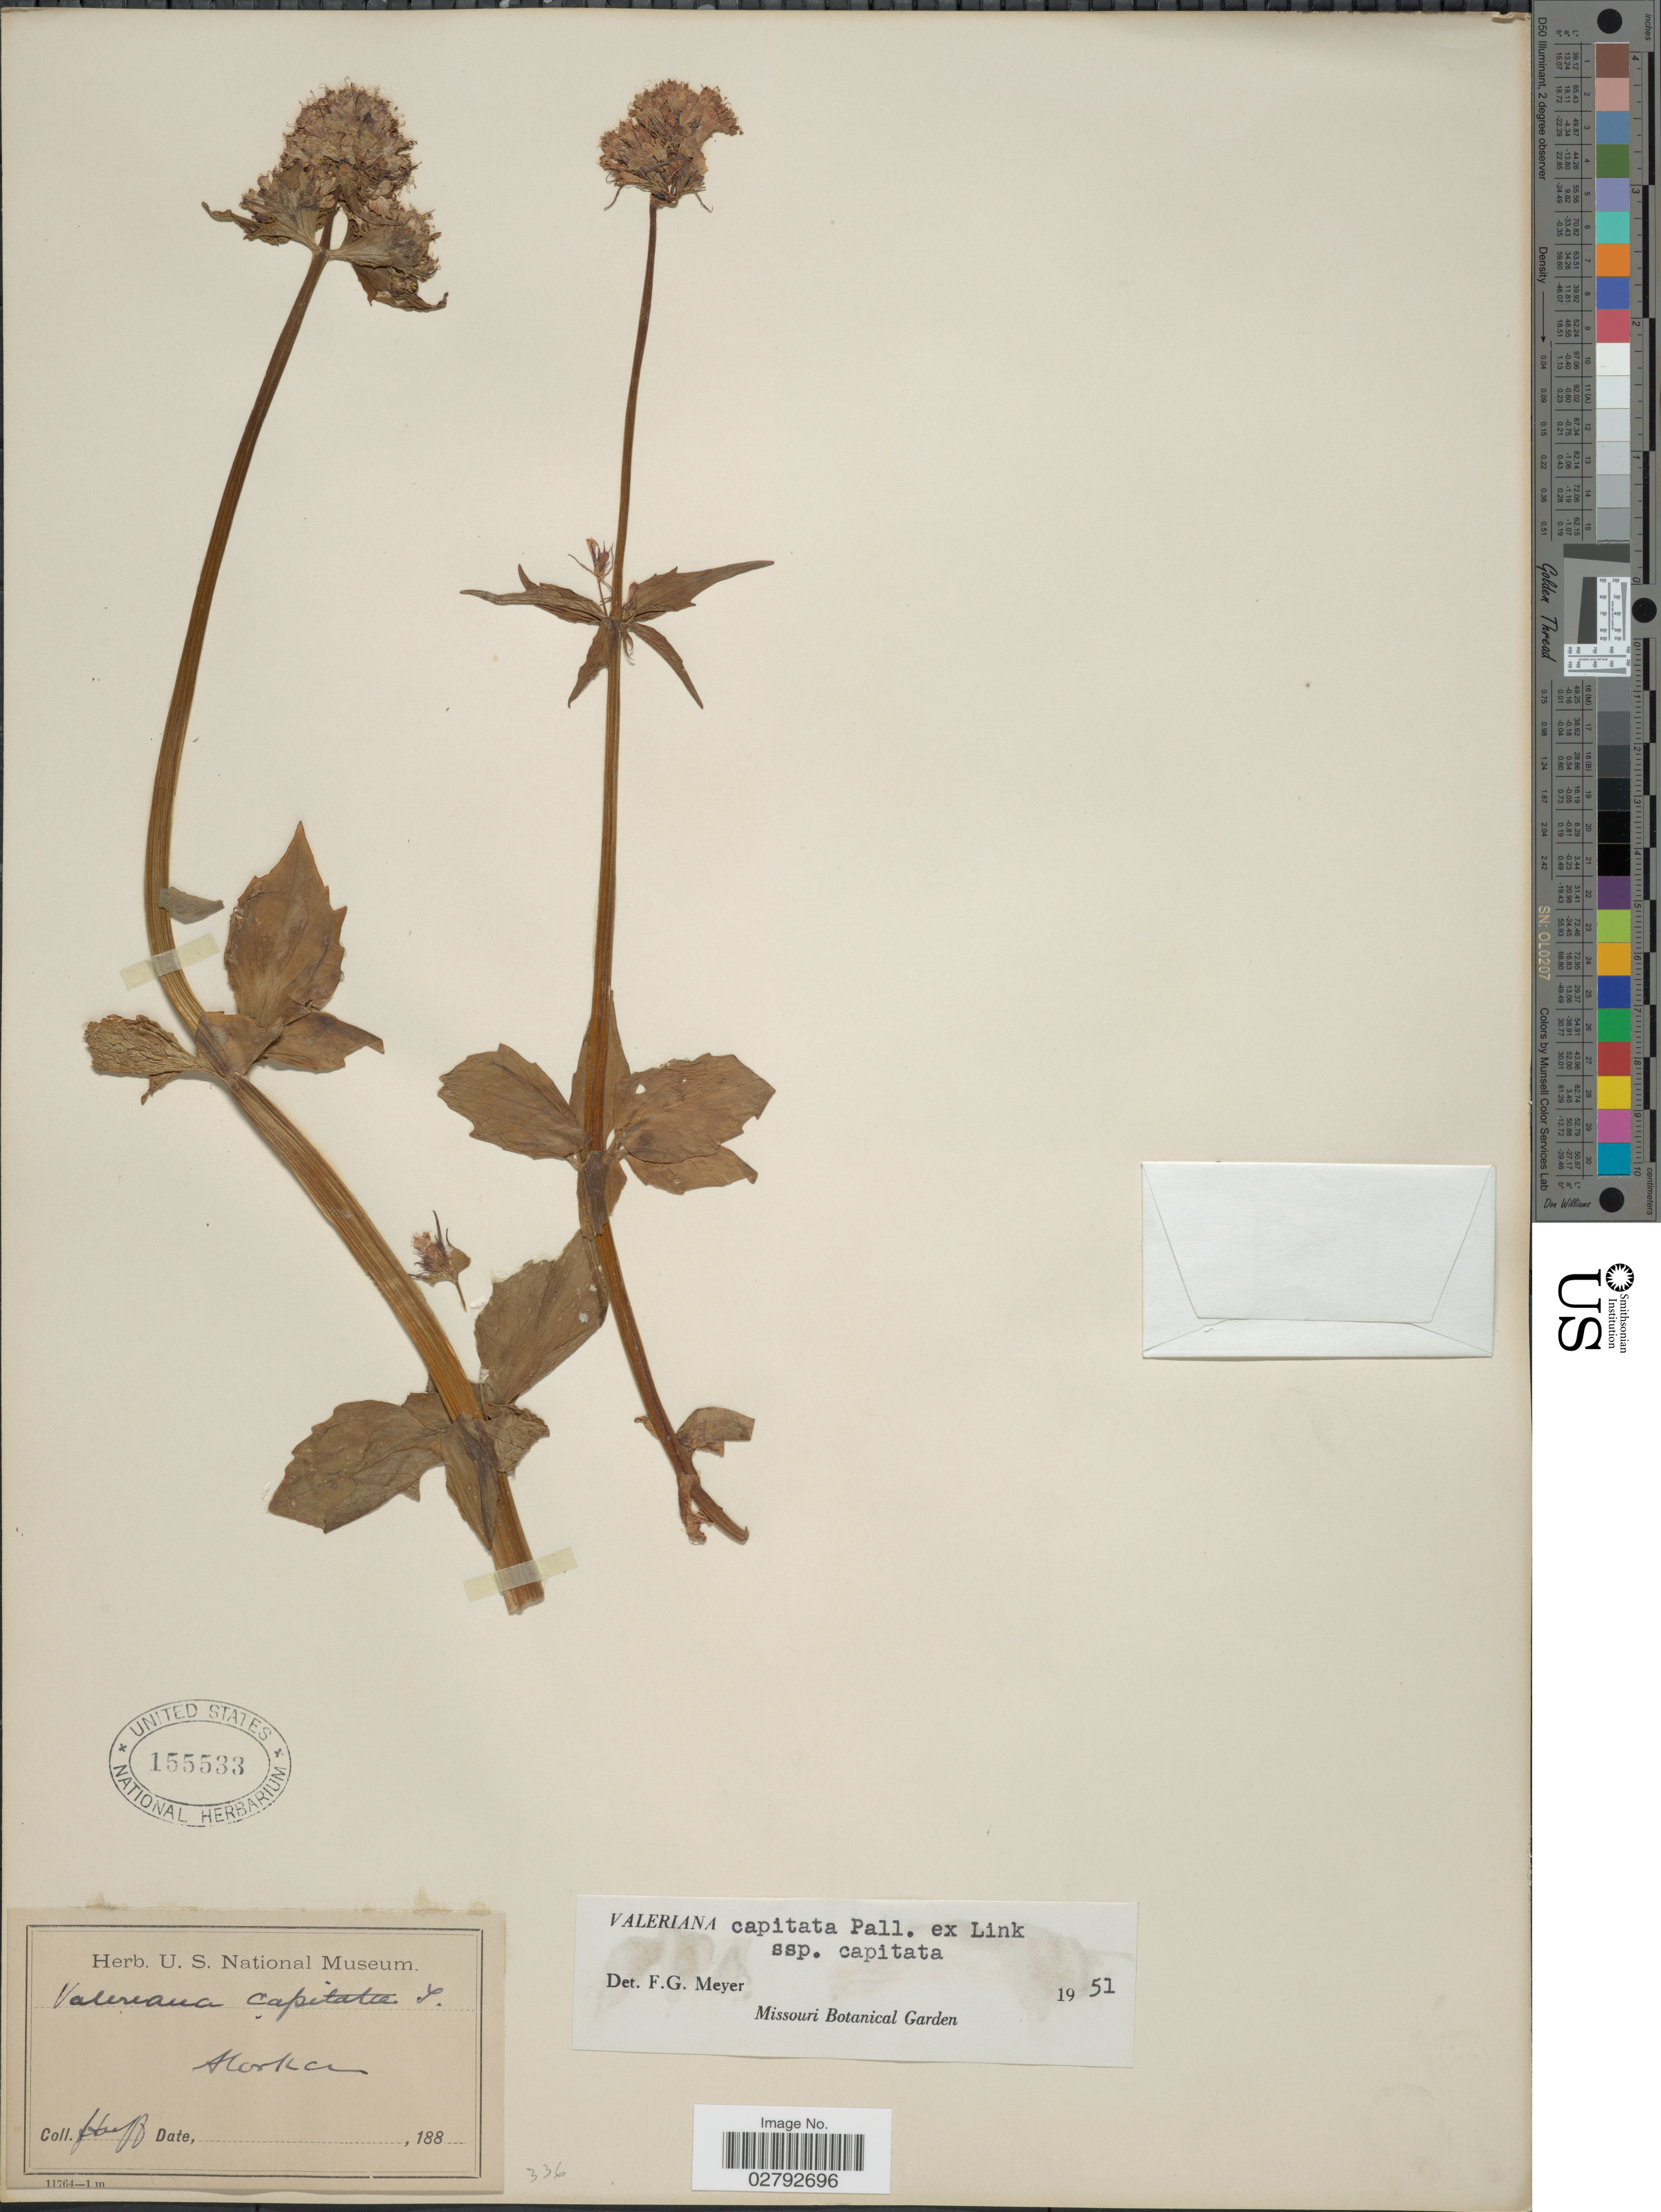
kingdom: Plantae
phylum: Tracheophyta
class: Magnoliopsida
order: Dipsacales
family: Caprifoliaceae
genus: Valeriana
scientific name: Valeriana capitata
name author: Link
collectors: -. Huff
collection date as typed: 188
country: United States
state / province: Alaska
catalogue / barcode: US 155533